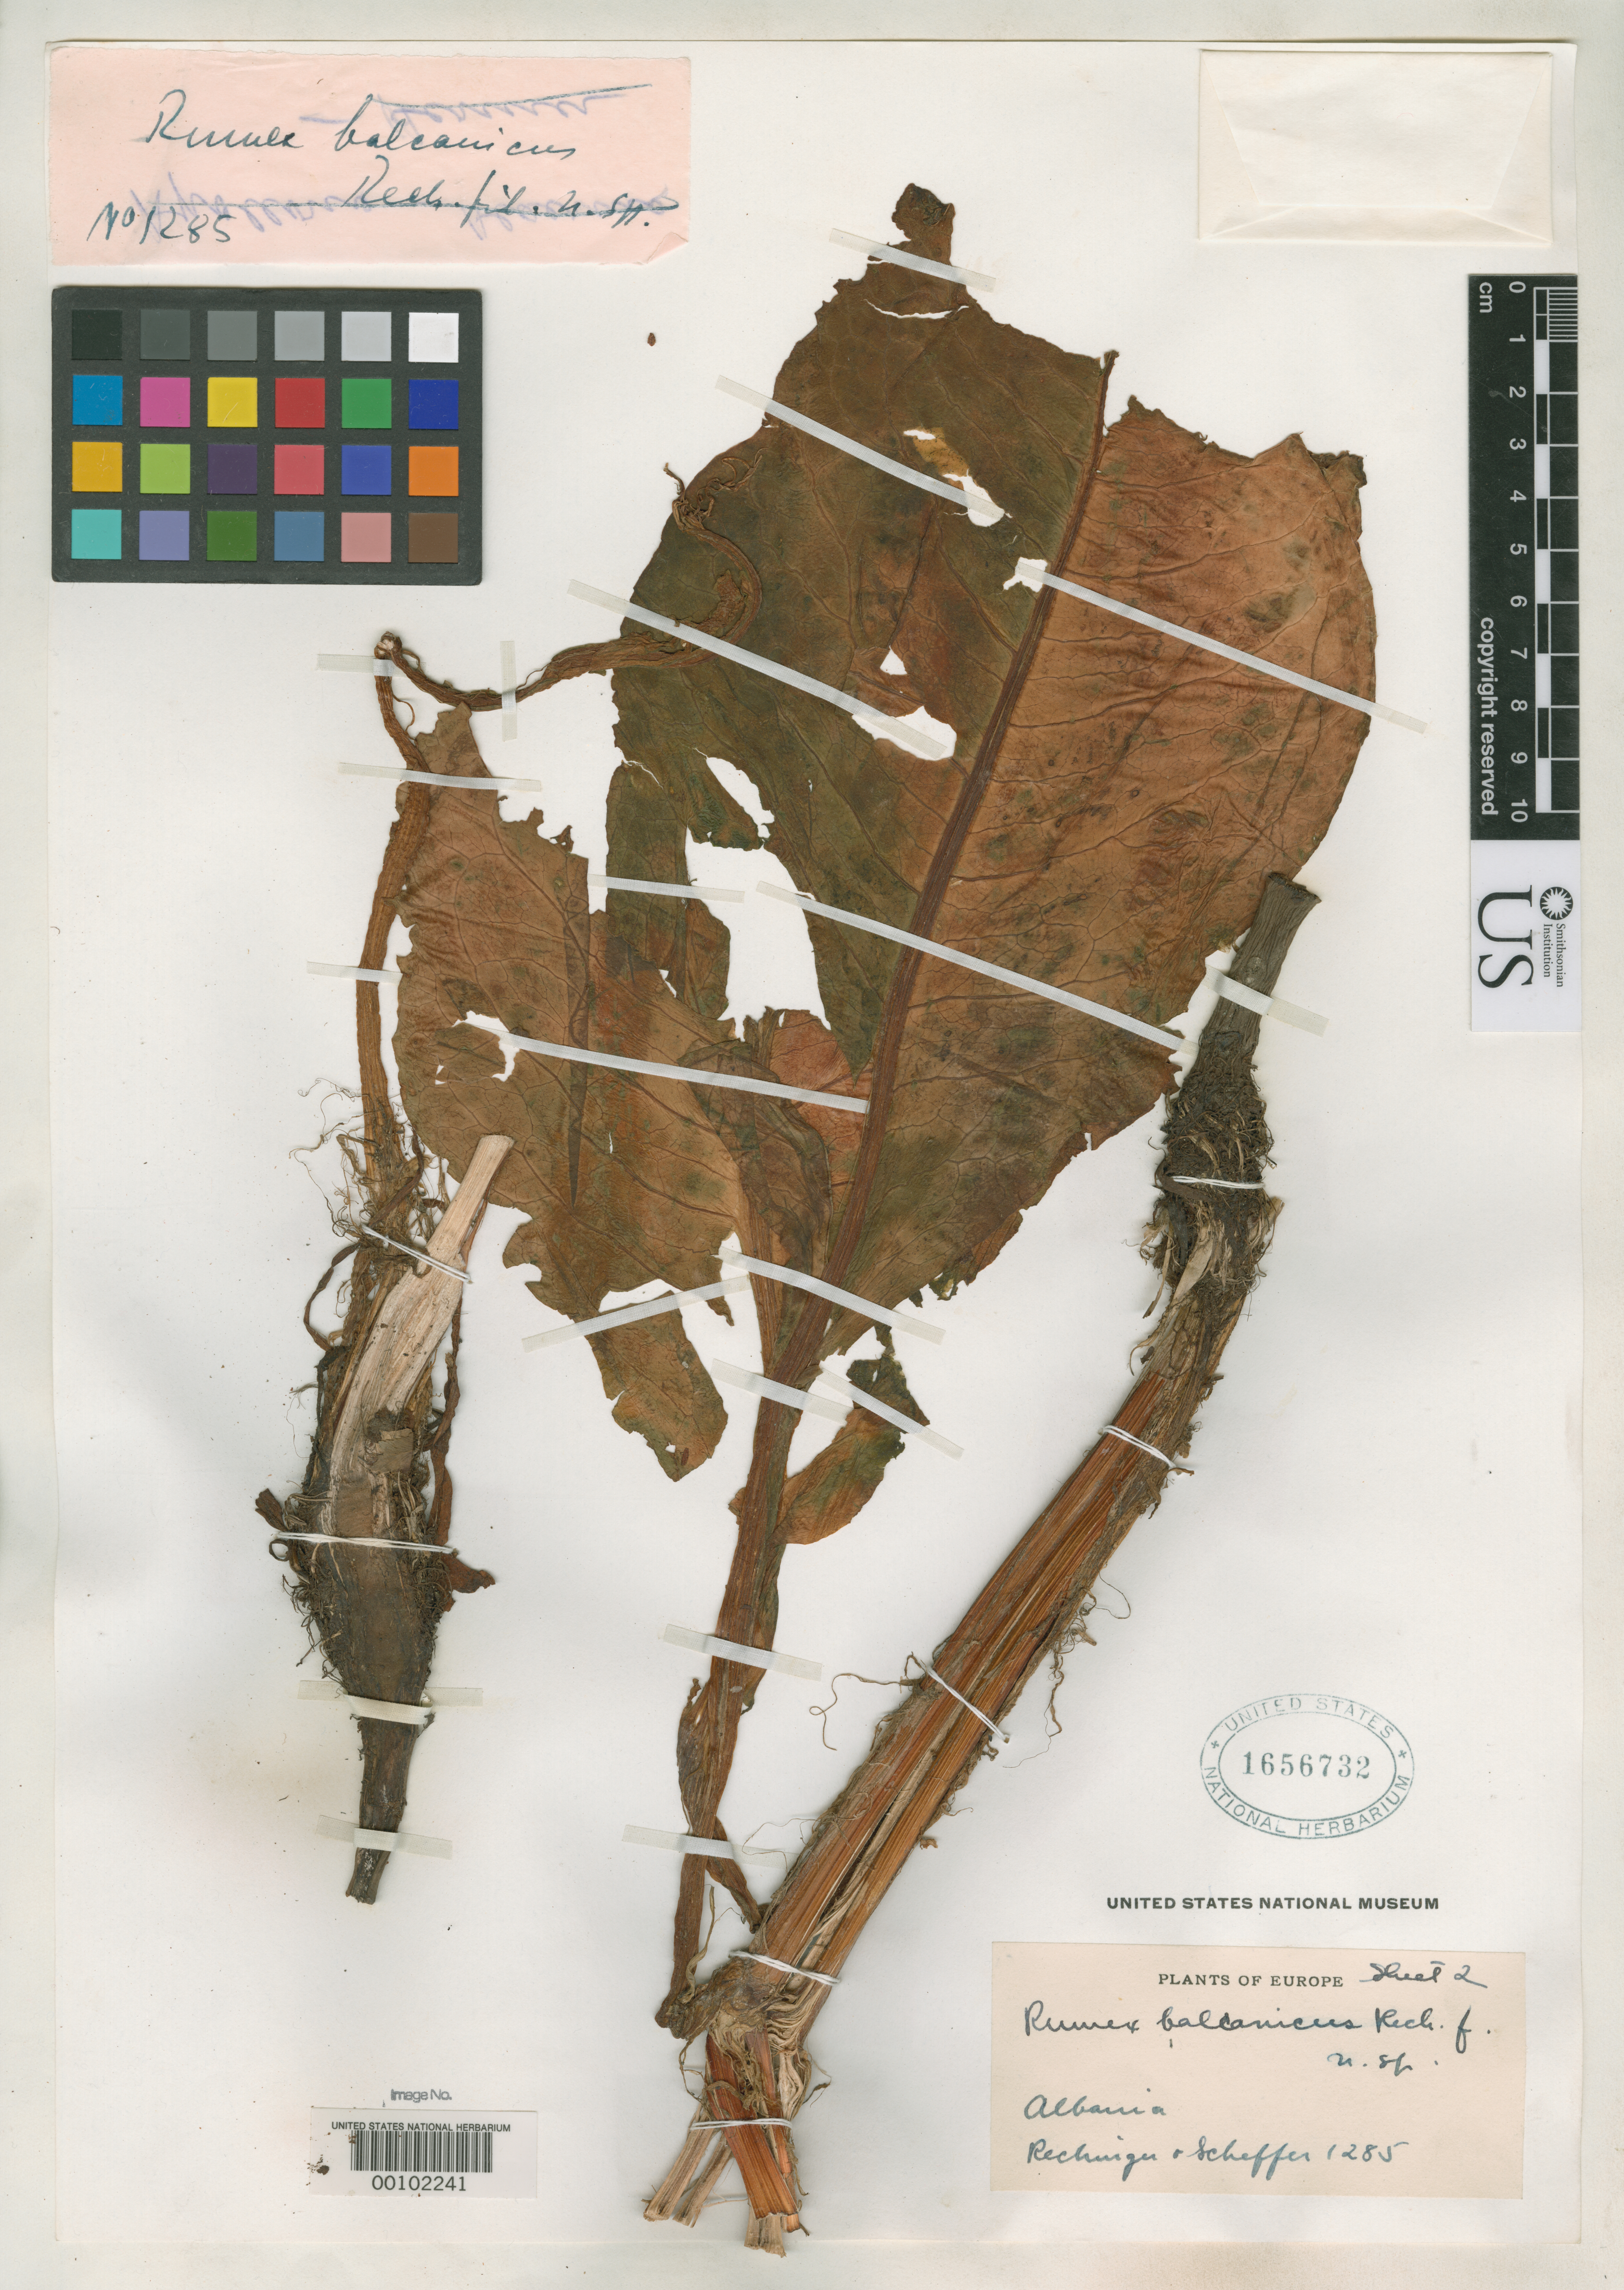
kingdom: Plantae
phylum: Tracheophyta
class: Magnoliopsida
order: Caryophyllales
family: Polygonaceae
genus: Rumex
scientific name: Rumex balcanicus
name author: Rech. f.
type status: Type Collection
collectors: K. H. Rechinger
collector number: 1285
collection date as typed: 17 Jul 1933 to 19 Jul 1933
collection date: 1933-07-17/1933-07-19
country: Albania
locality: Bertiscus, Valle Rivulidocanska Bistrica.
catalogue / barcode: US 1656732